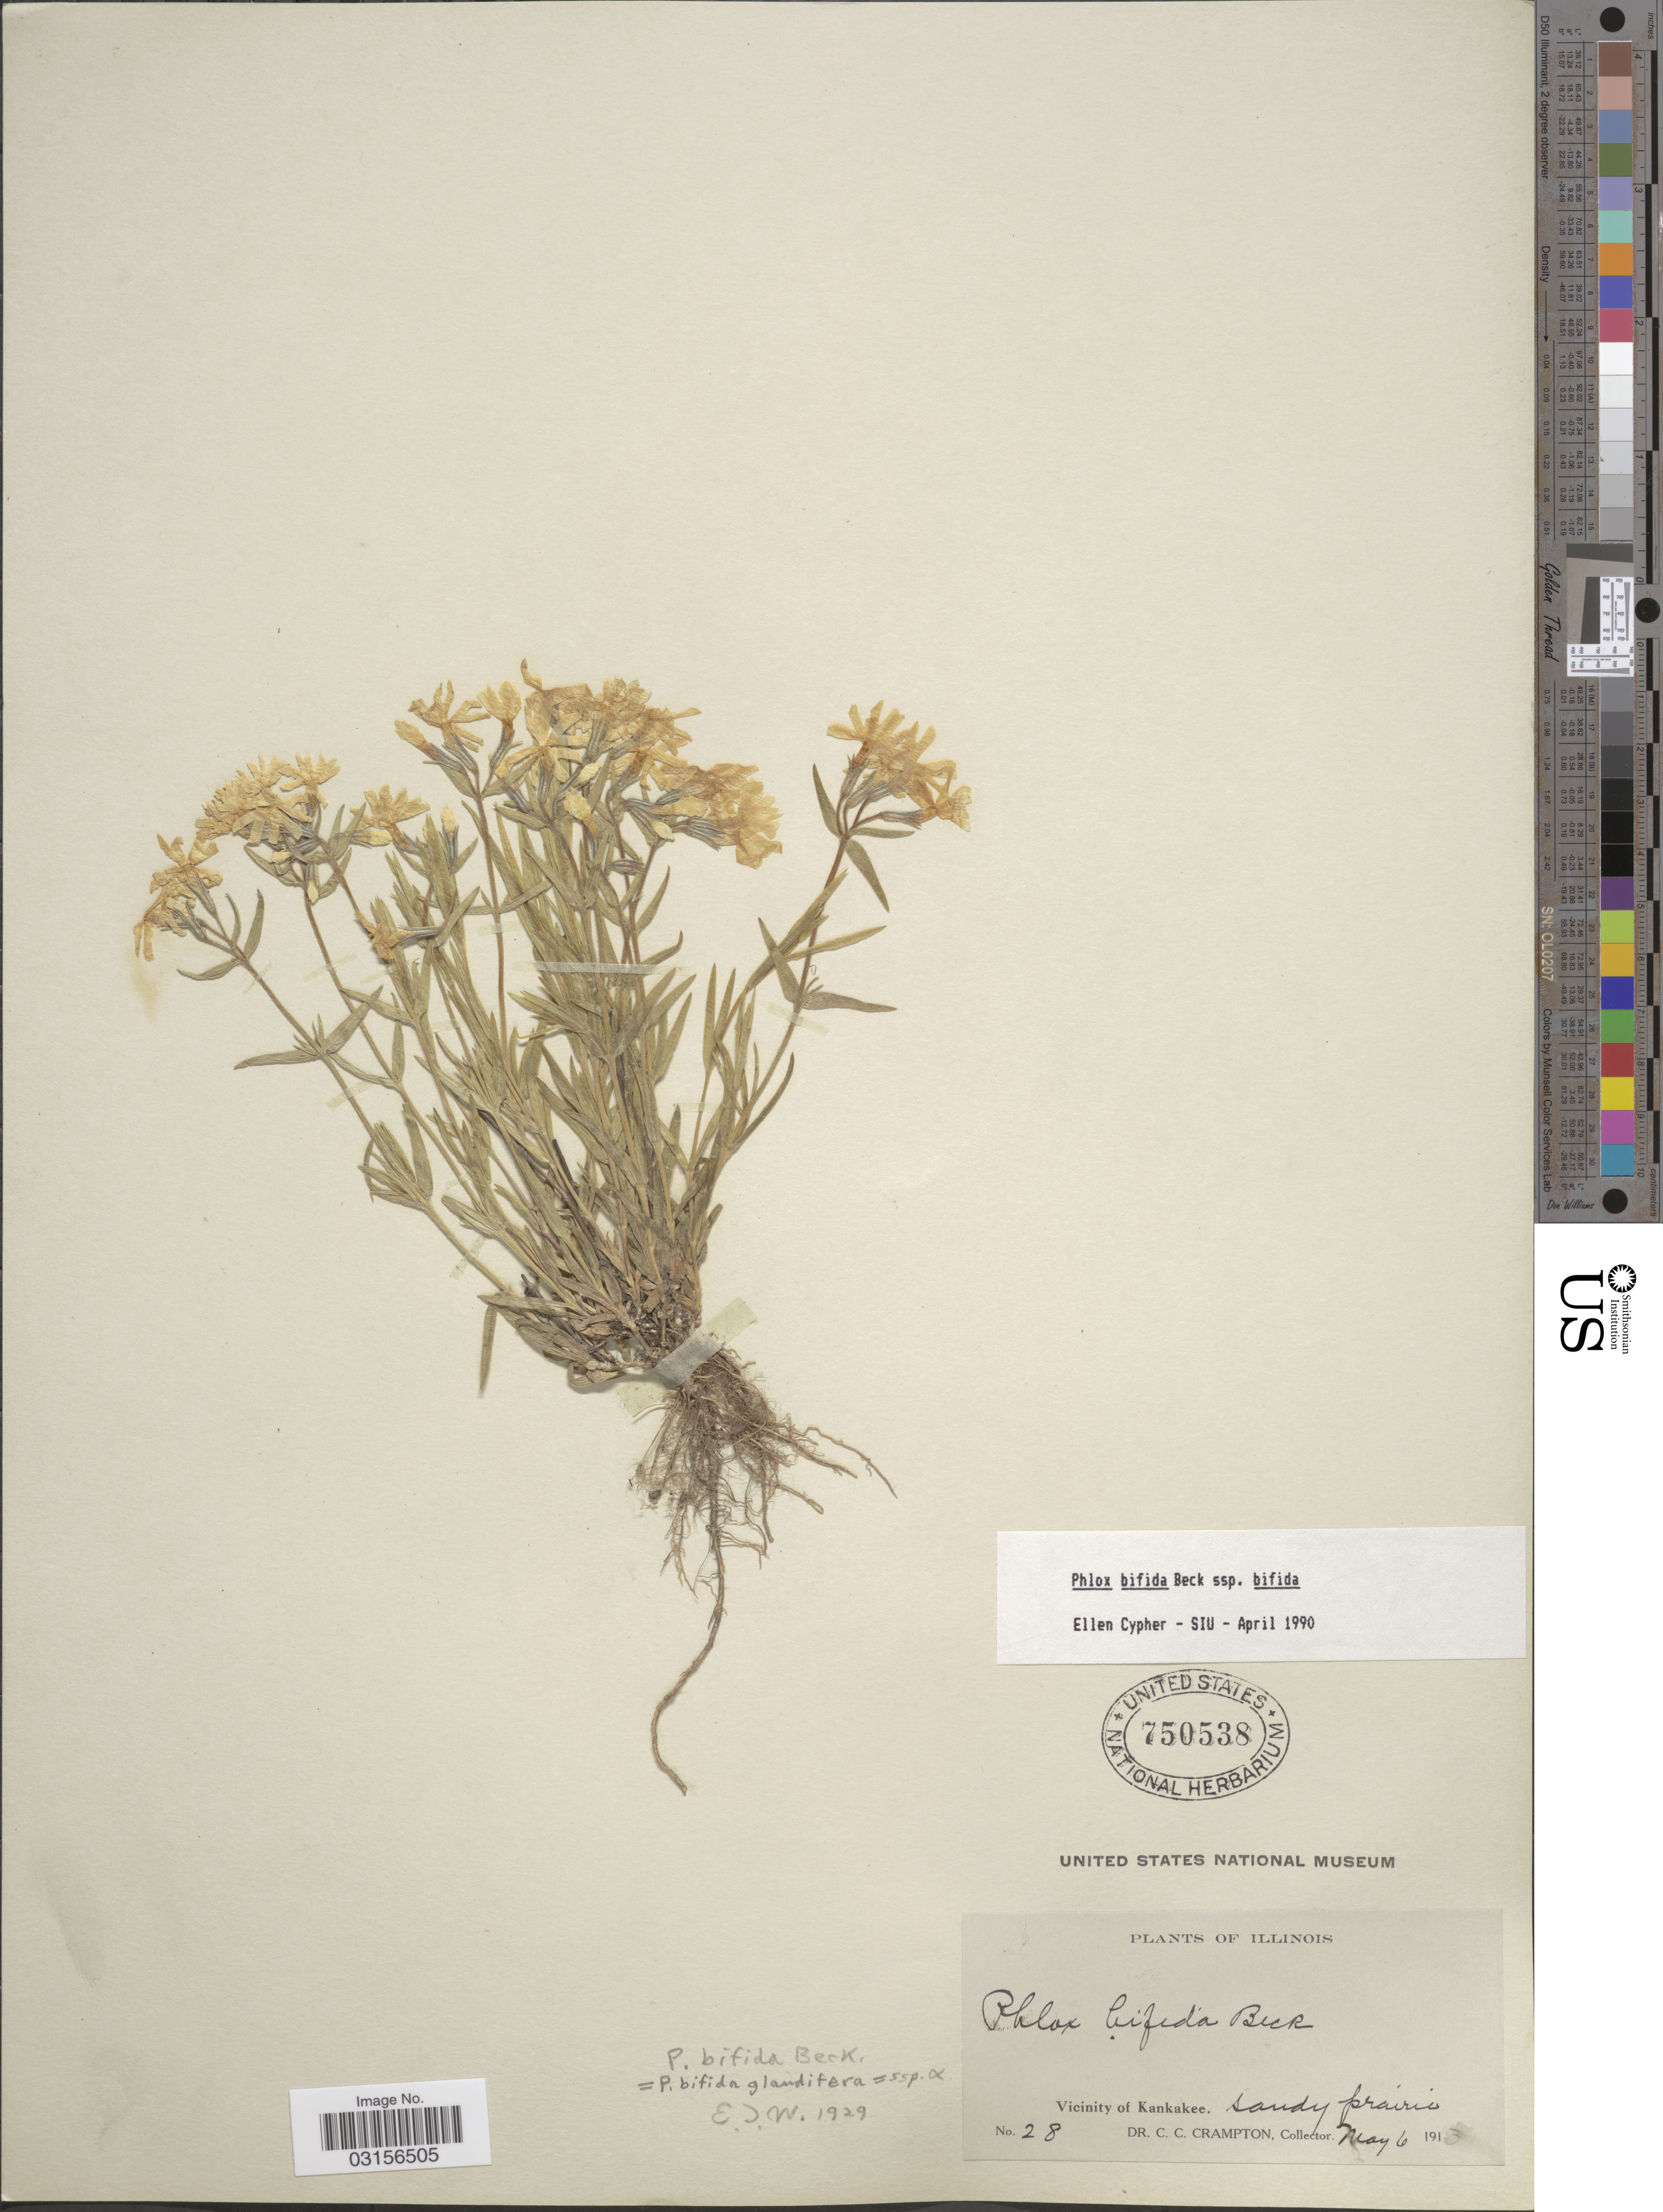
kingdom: Plantae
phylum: Tracheophyta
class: Magnoliopsida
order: Ericales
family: Polemoniaceae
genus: Phlox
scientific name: Phlox bifida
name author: L.C. Beck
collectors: C. Crampton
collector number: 28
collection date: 1913-05-06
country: United States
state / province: Illinois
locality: Vicinity of Kankakee.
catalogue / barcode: US 750538